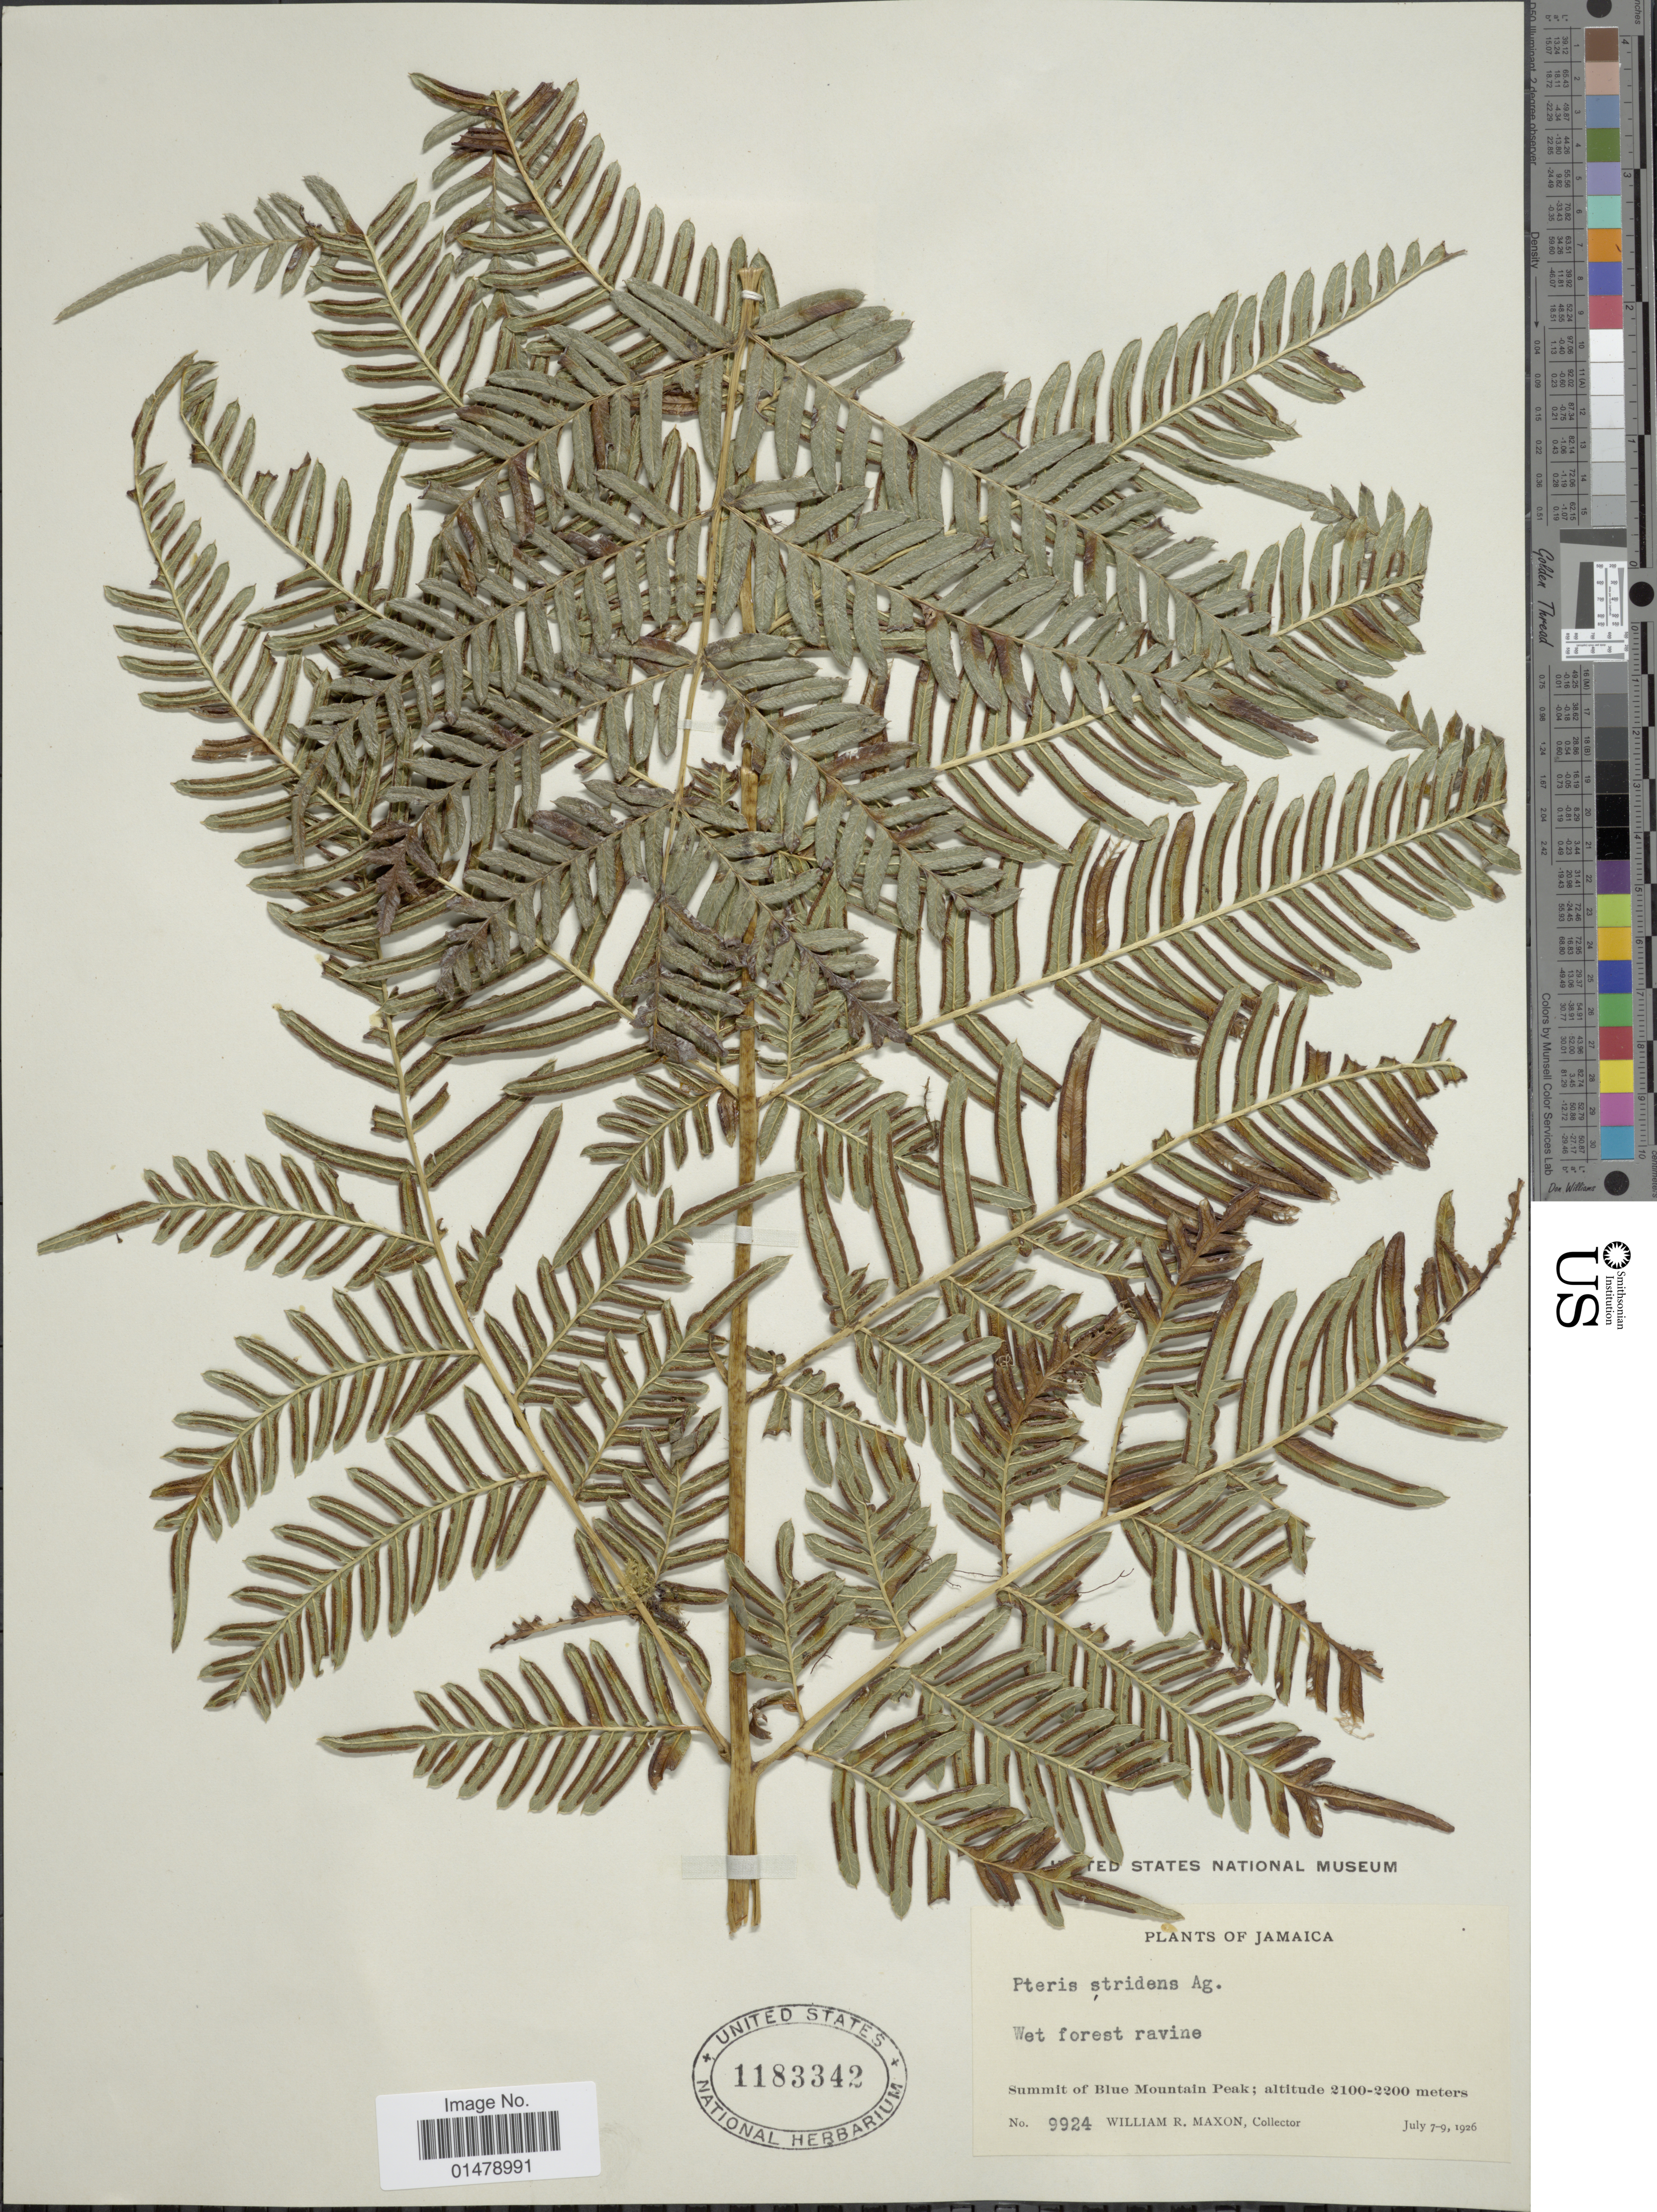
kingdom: Plantae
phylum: Tracheophyta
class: Polypodiopsida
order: Polypodiales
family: Pteridaceae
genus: Pteris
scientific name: Pteris stridens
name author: J. Agardh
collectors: W. R. Maxon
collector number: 9924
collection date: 1926-07-07/1926-07-09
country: Jamaica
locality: Summit of Blue Mountain Peak.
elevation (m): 2100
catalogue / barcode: US 1183342